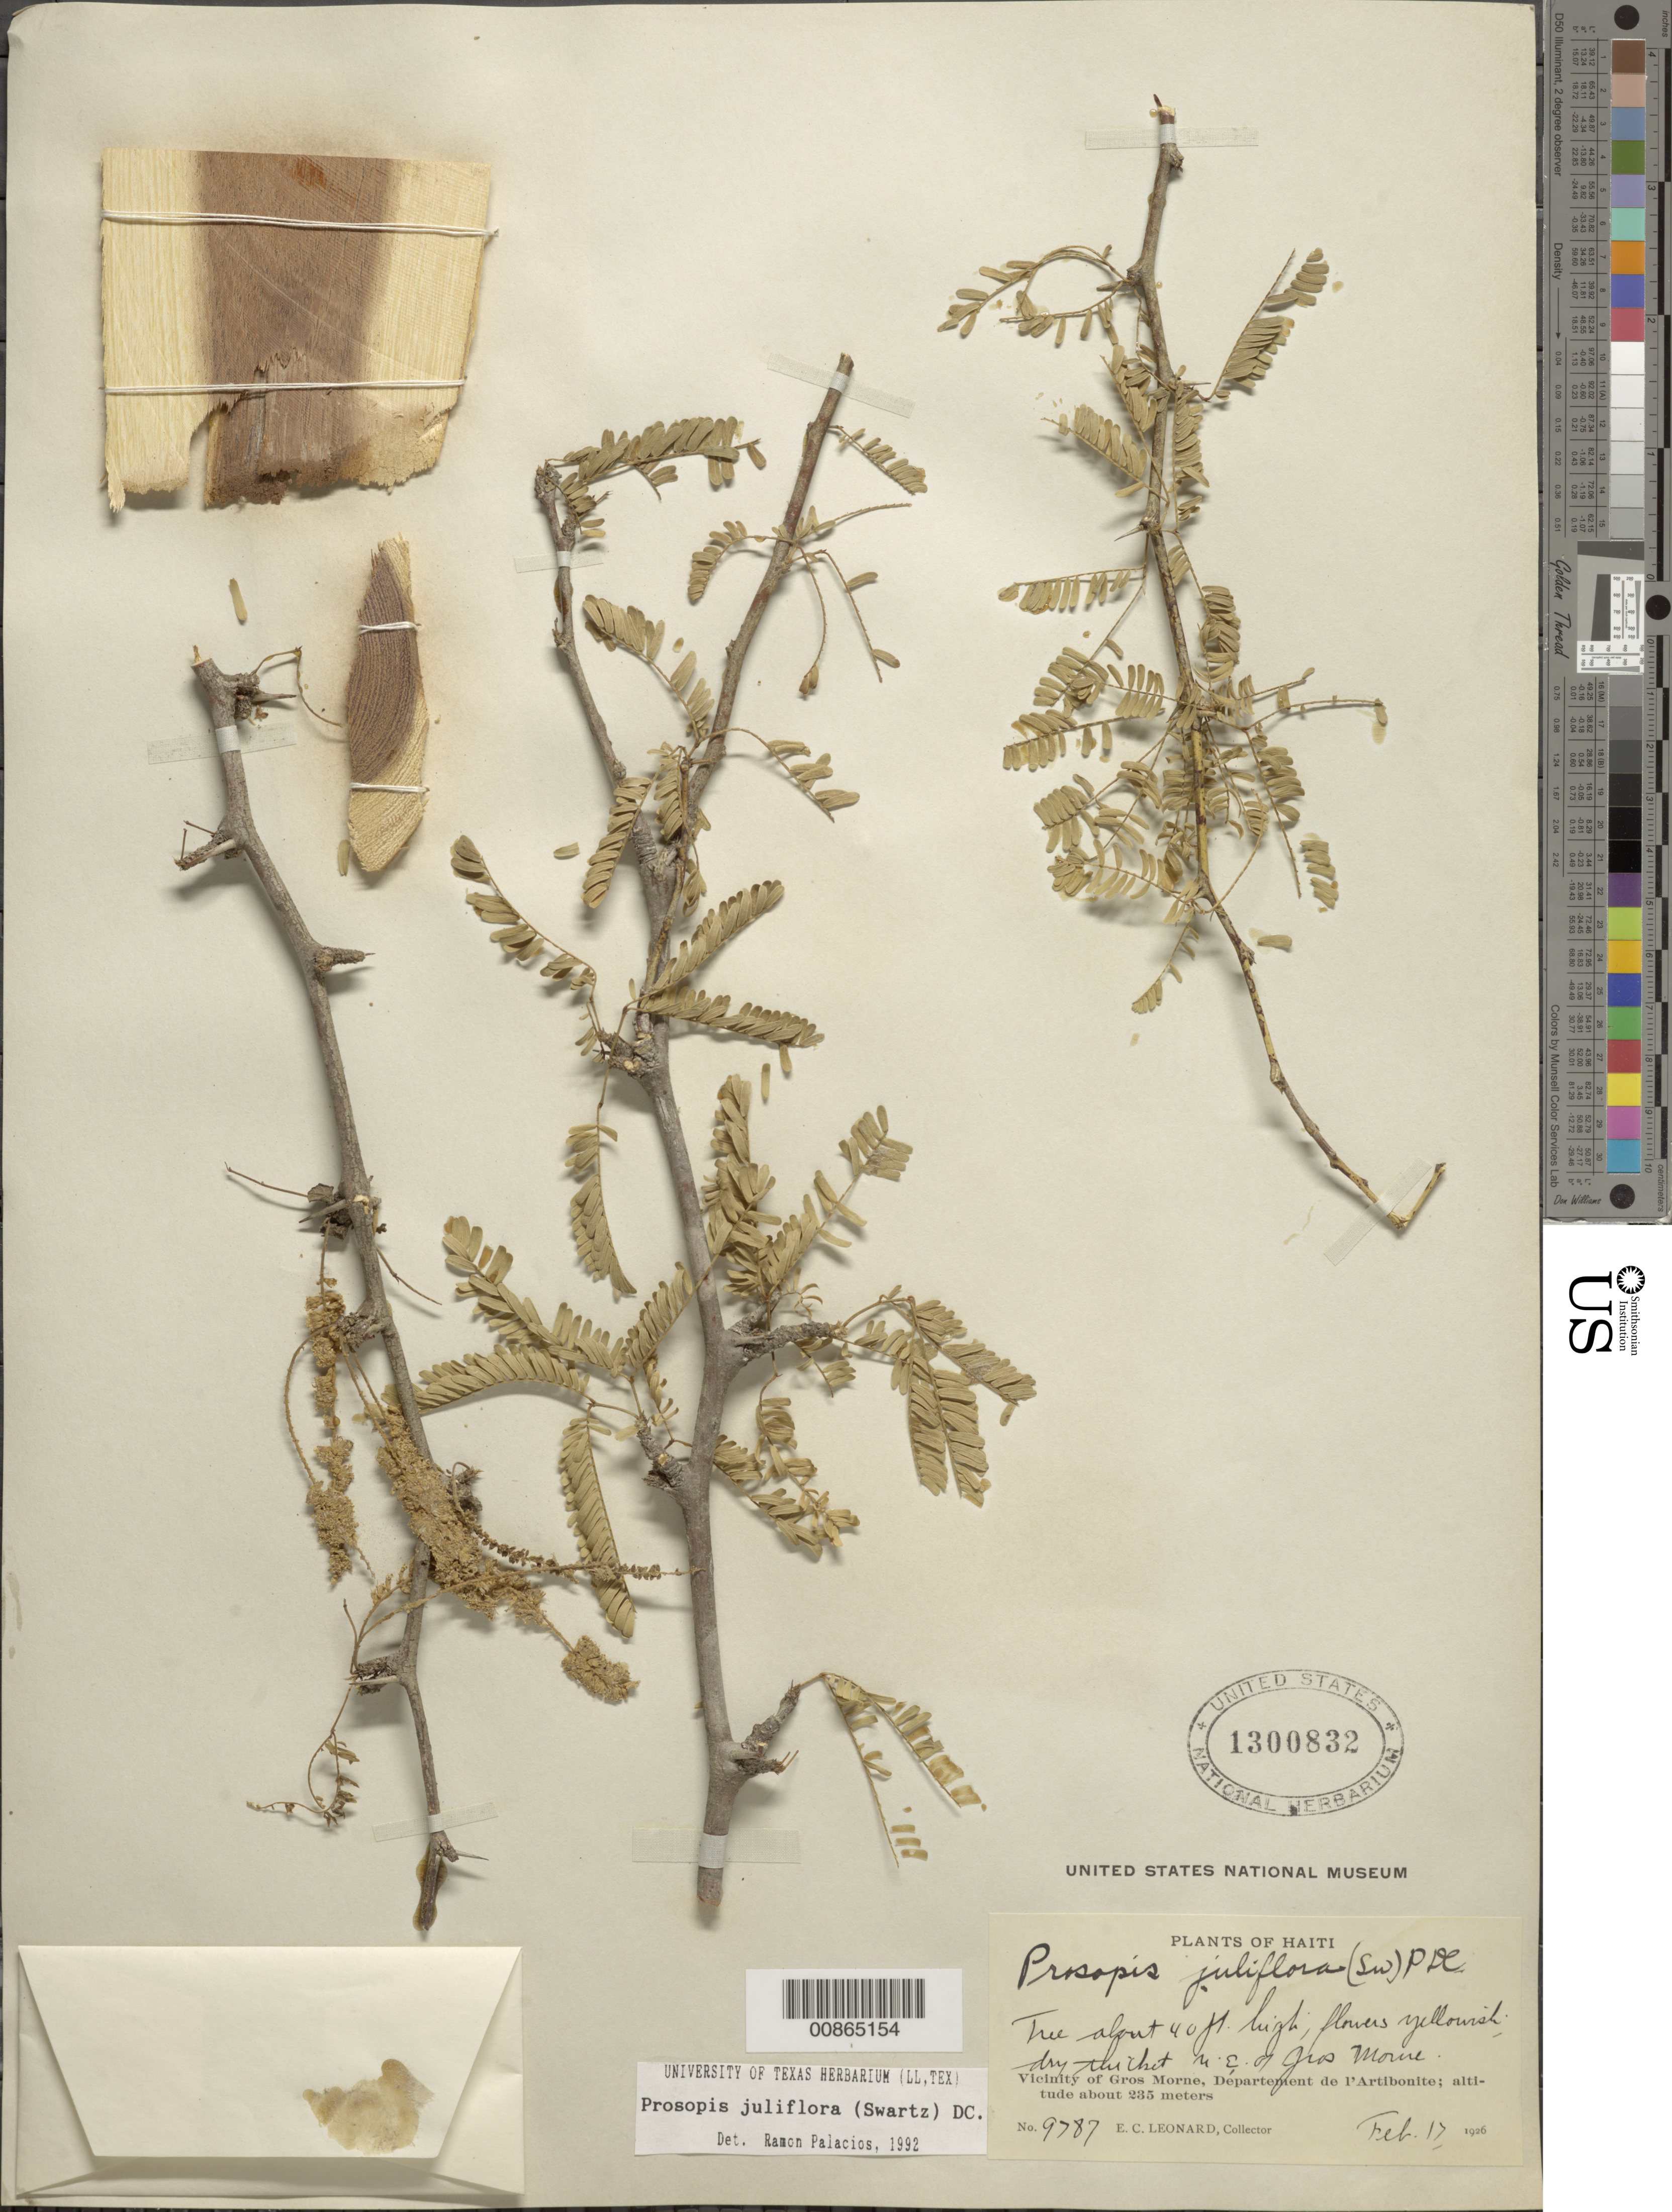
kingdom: Plantae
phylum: Tracheophyta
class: Magnoliopsida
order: Fabales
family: Fabaceae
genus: Neltuma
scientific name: Neltuma juliflora var. juliflora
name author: (Sw.) Raf.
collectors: E. C. Leonard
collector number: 9787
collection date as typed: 17 Feb 1926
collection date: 1926-02-17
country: Haiti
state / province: Artibonite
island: Hispaniola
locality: NE of Gros Morne.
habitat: Dry thicket.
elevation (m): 235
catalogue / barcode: US 1300832